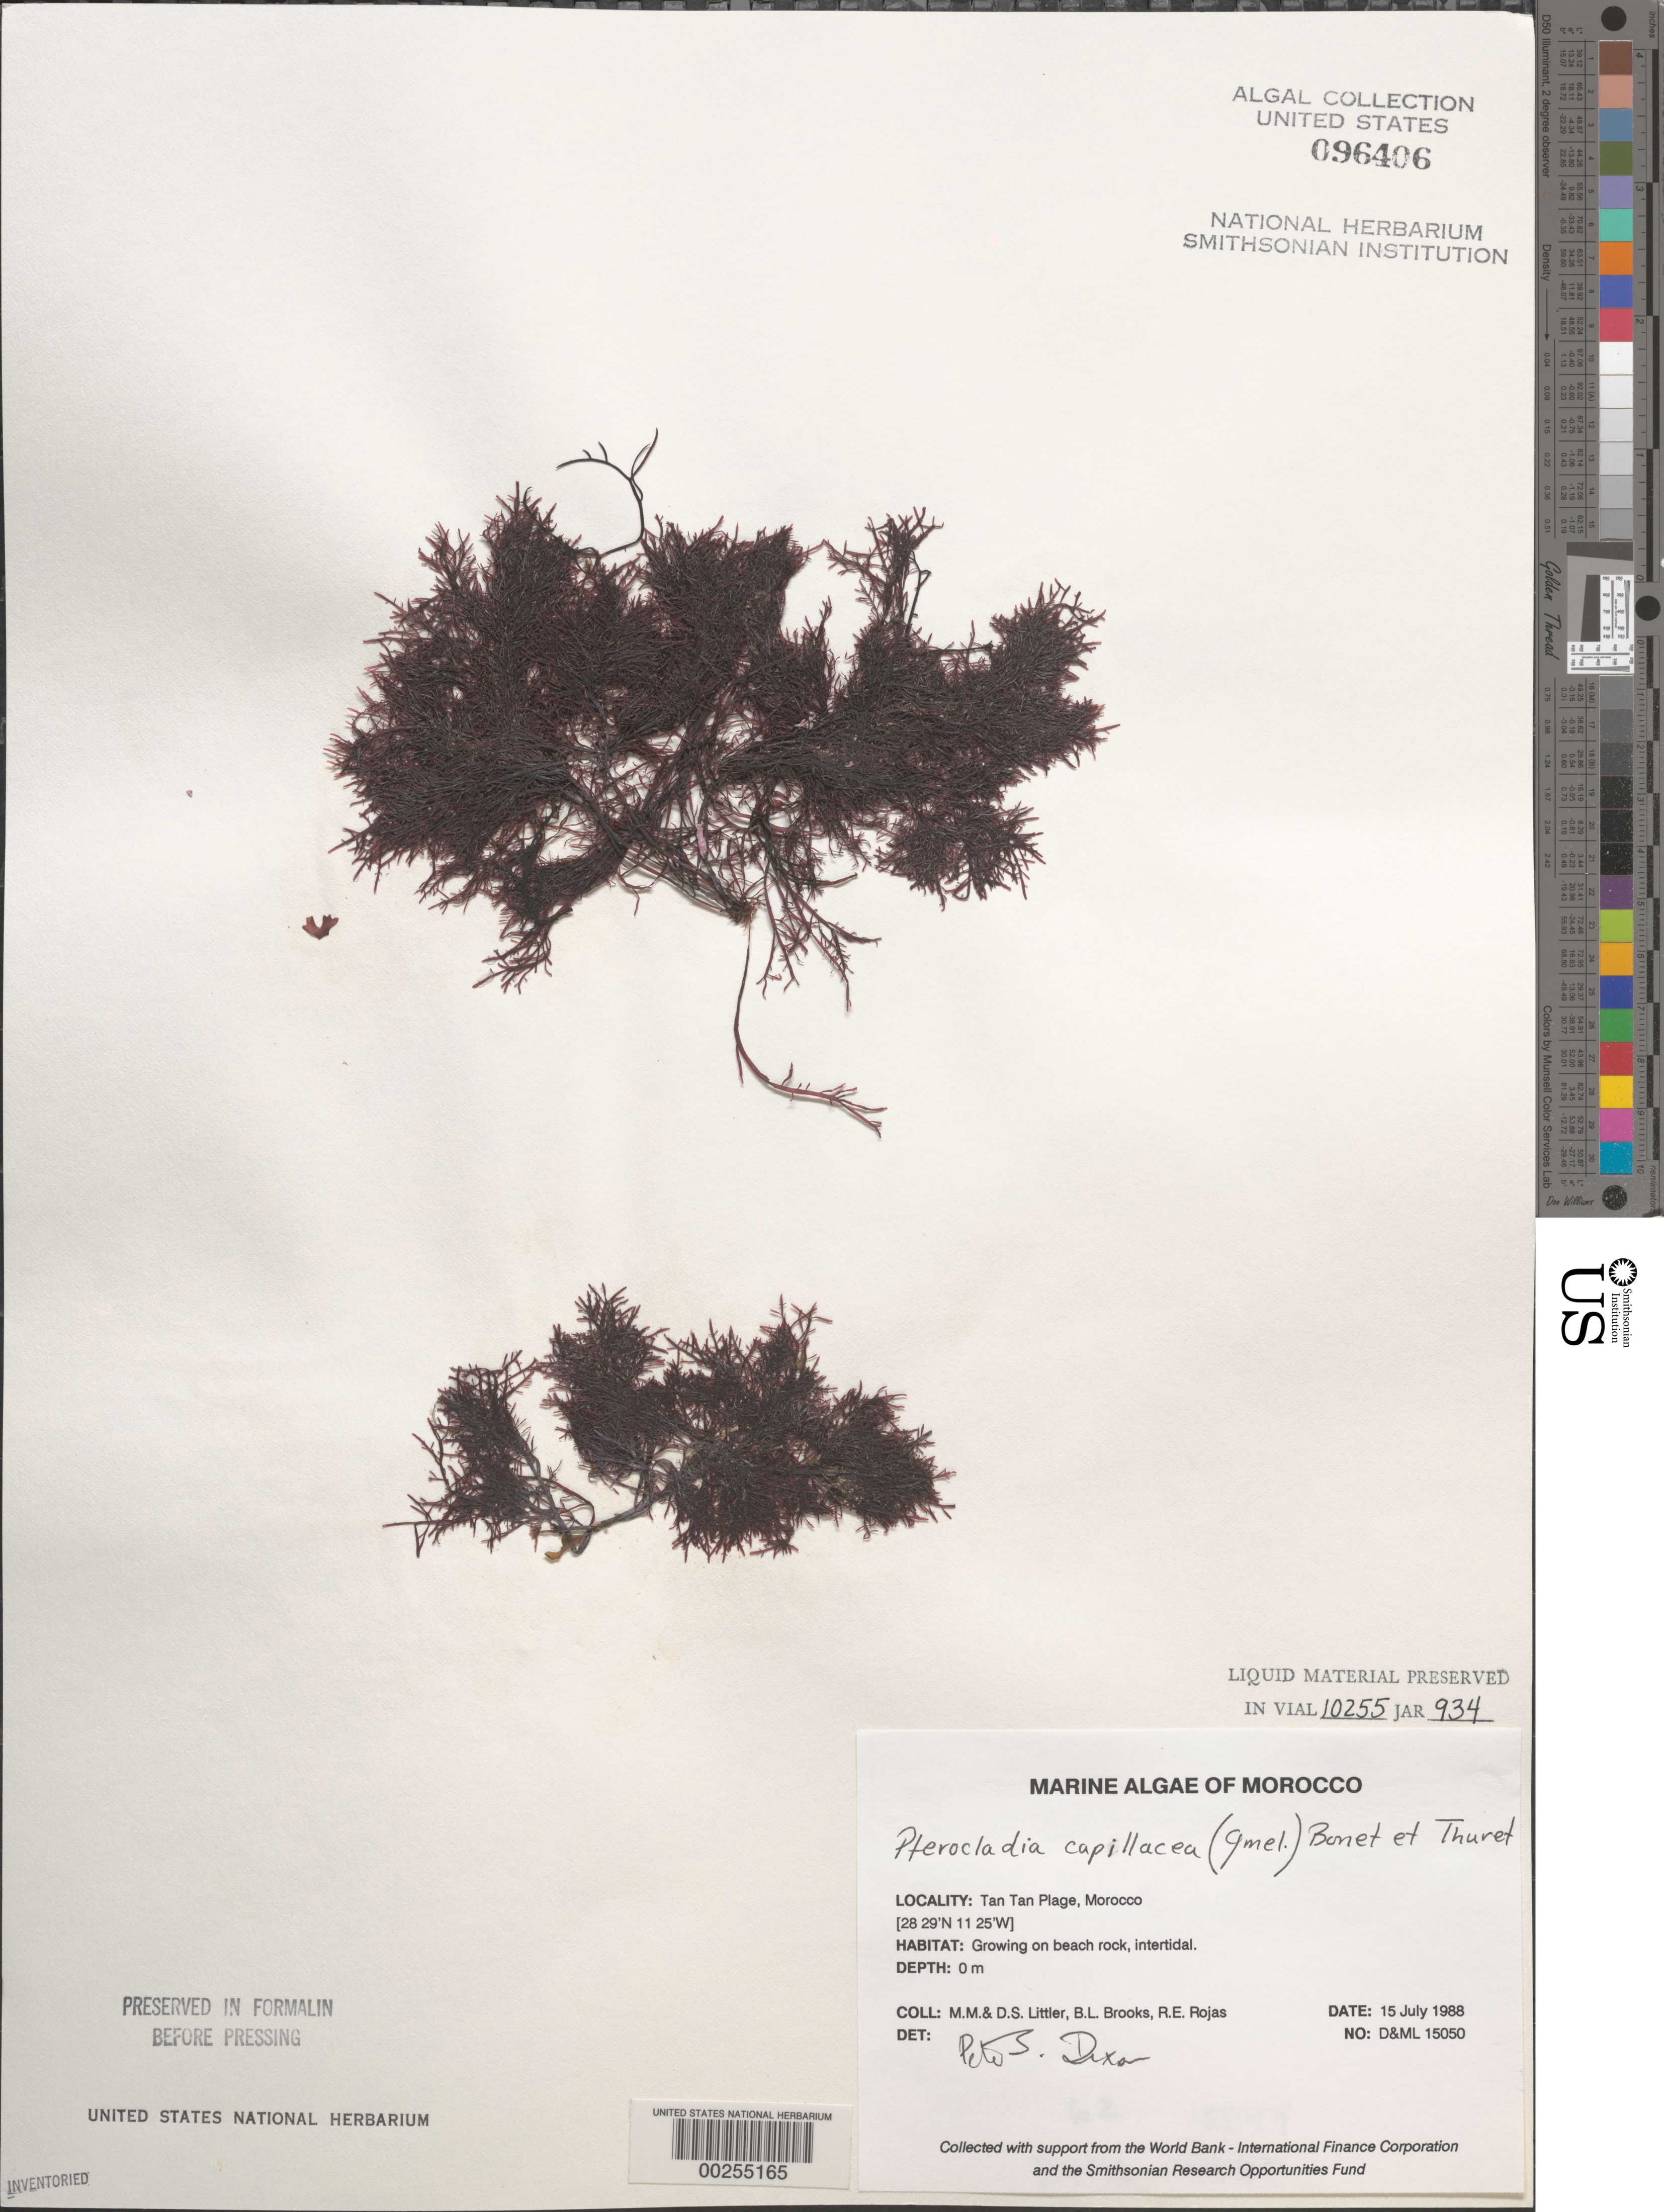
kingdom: Plantae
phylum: Rhodophyta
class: Florideophyceae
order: Gelidiales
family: Pterocladiaceae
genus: Pterocladiella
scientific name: Pterocladiella capillacea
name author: (S.G. Gmel.) Santelices & Hommers.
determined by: Algae name updating Project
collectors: M. M. Littler, D. S. Littler, B. Brooks & R. Rojas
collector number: D&ML 15050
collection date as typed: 15 Jul 1988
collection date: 1988-07-15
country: Morocco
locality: Tan Tan Plage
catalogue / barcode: US 96406